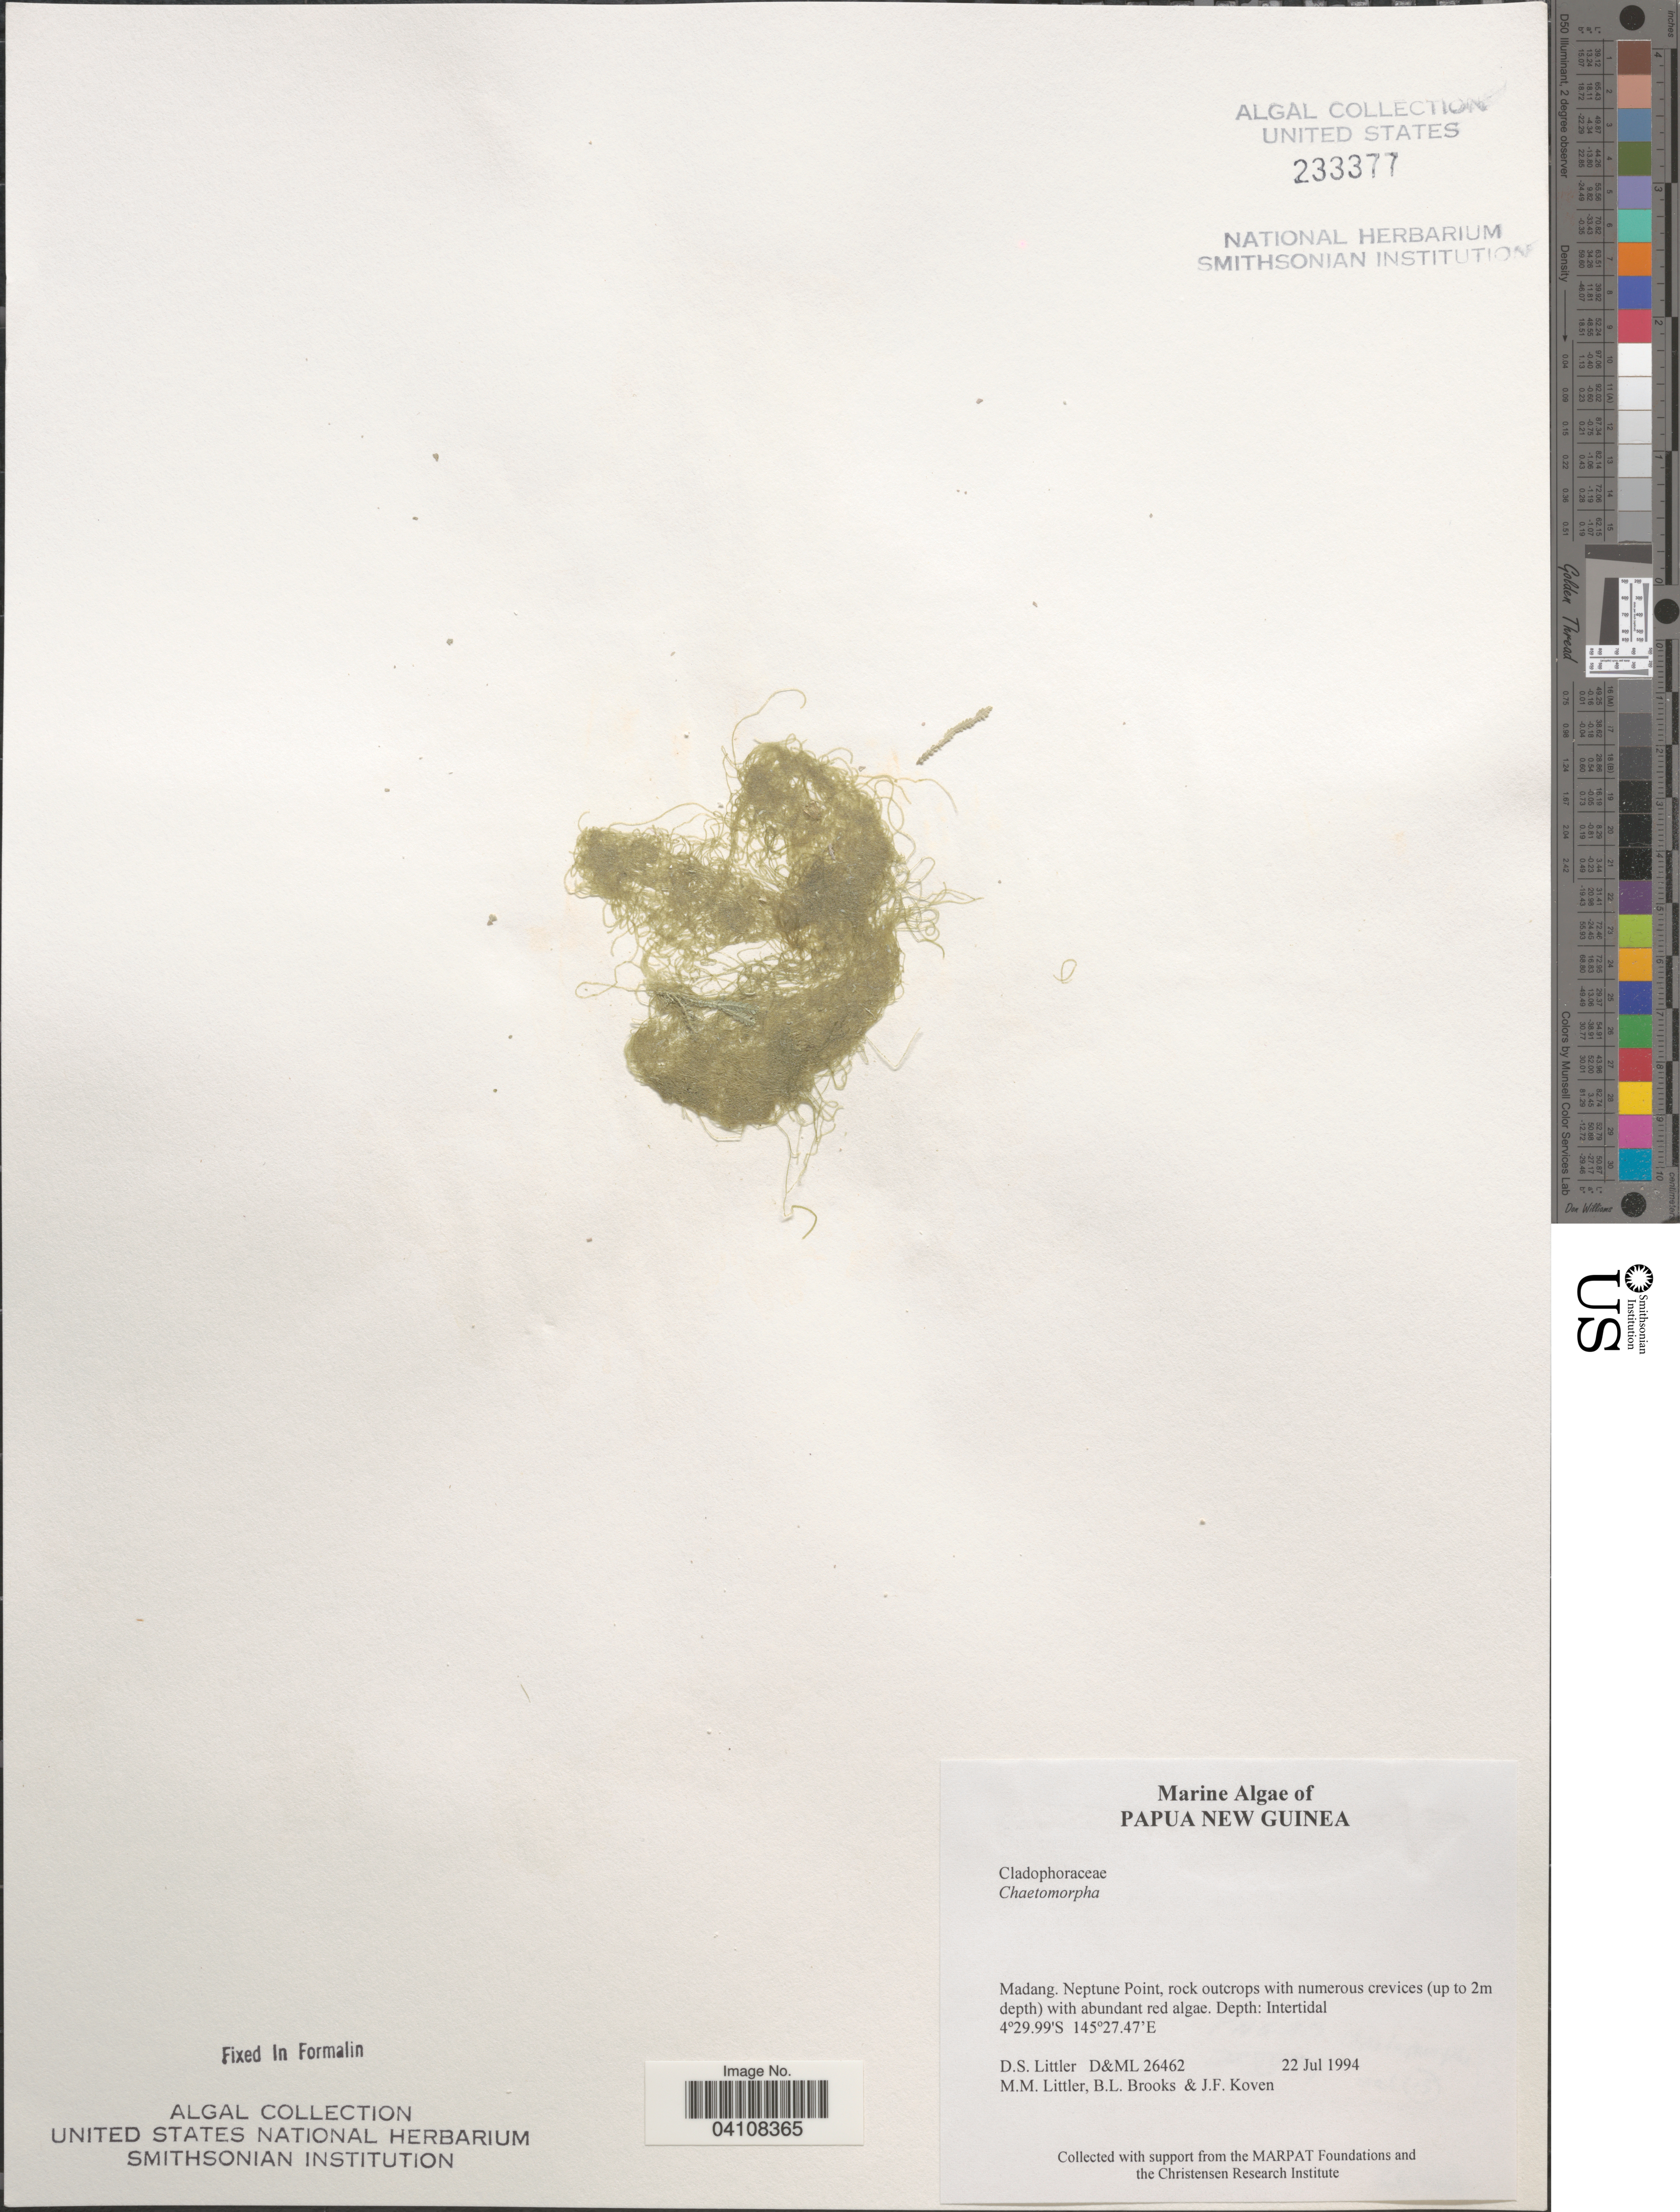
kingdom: Plantae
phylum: Chlorophyta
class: Ulvophyceae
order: Cladophorales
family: Cladophoraceae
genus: Chaetomorpha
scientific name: Chaetomorpha sp.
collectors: D. S. Littler, B. Brooks & J. Koven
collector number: D&ML26462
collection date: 1994-07-22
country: Papua New Guinea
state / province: Madang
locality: Neptune Point.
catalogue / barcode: US 233377